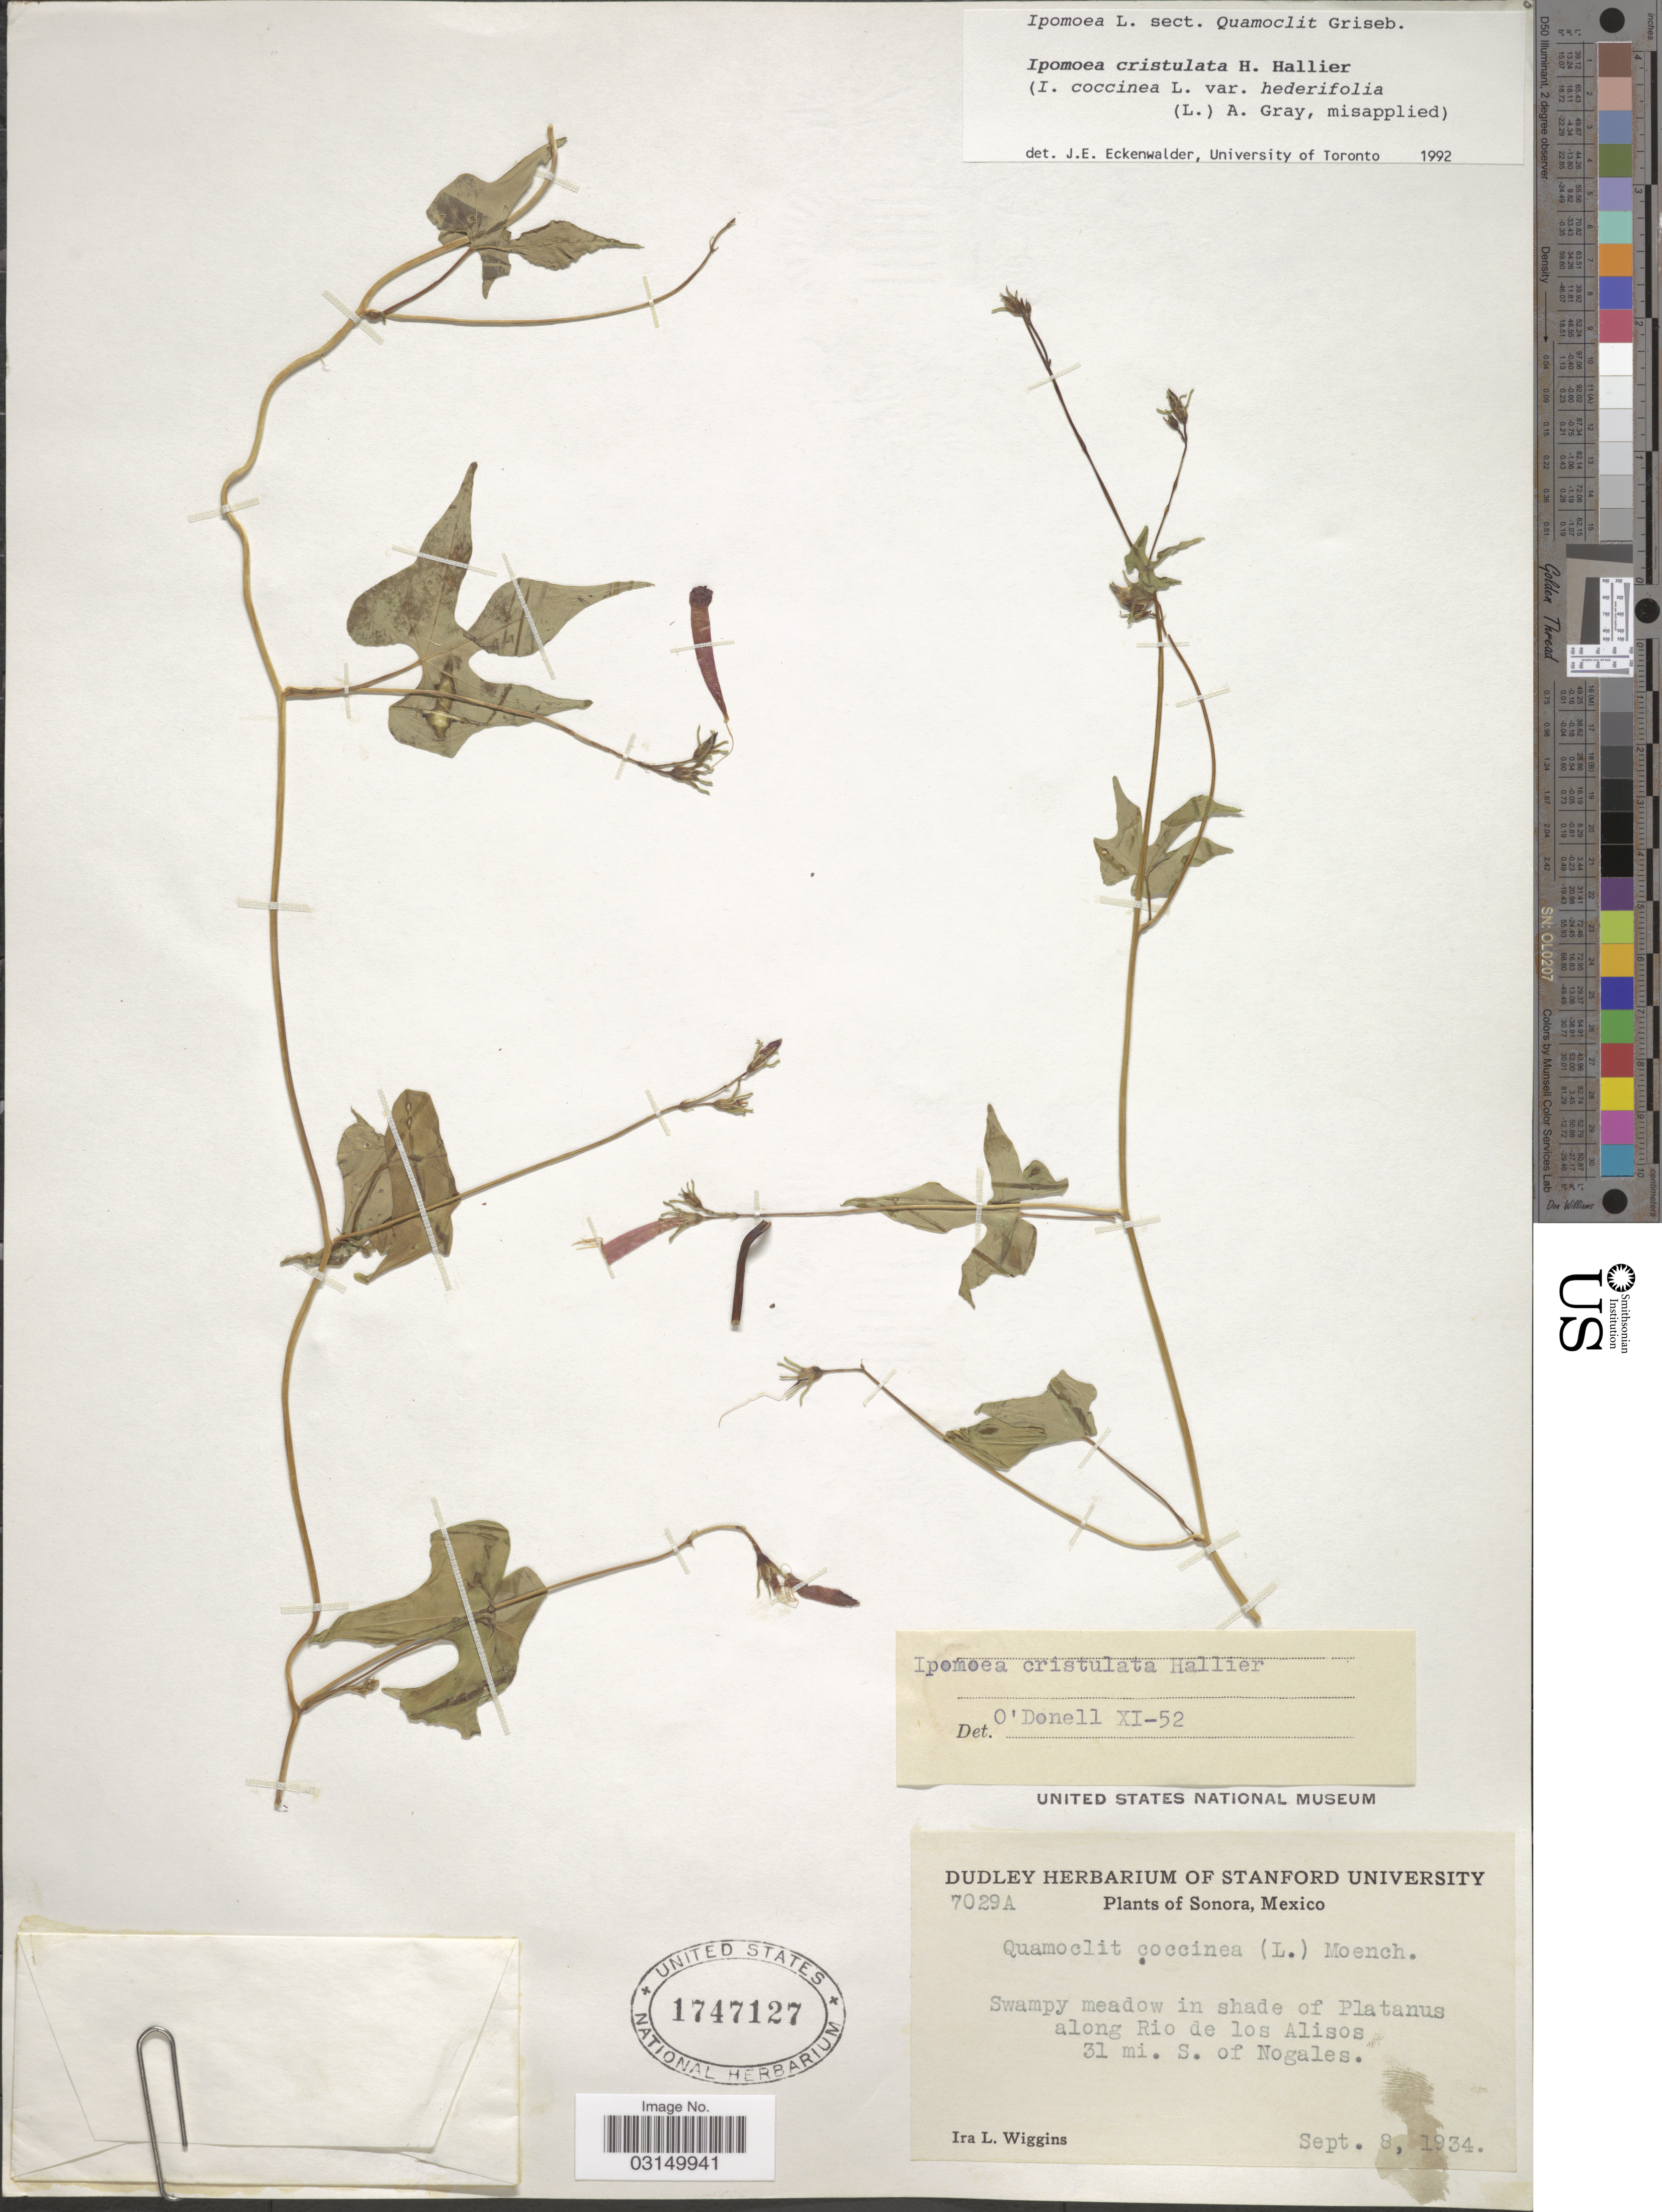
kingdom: Plantae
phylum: Tracheophyta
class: Magnoliopsida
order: Solanales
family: Convolvulaceae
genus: Ipomoea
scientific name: Ipomoea cristulata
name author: Hallier f.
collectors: I. L. Wiggins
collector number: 7029A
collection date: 1934-09-08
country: Mexico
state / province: Sonora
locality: Swampy meadow in shade of Platanus along Rio de los Alisos, 31 mi. S. of Nogales.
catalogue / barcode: US 1747127